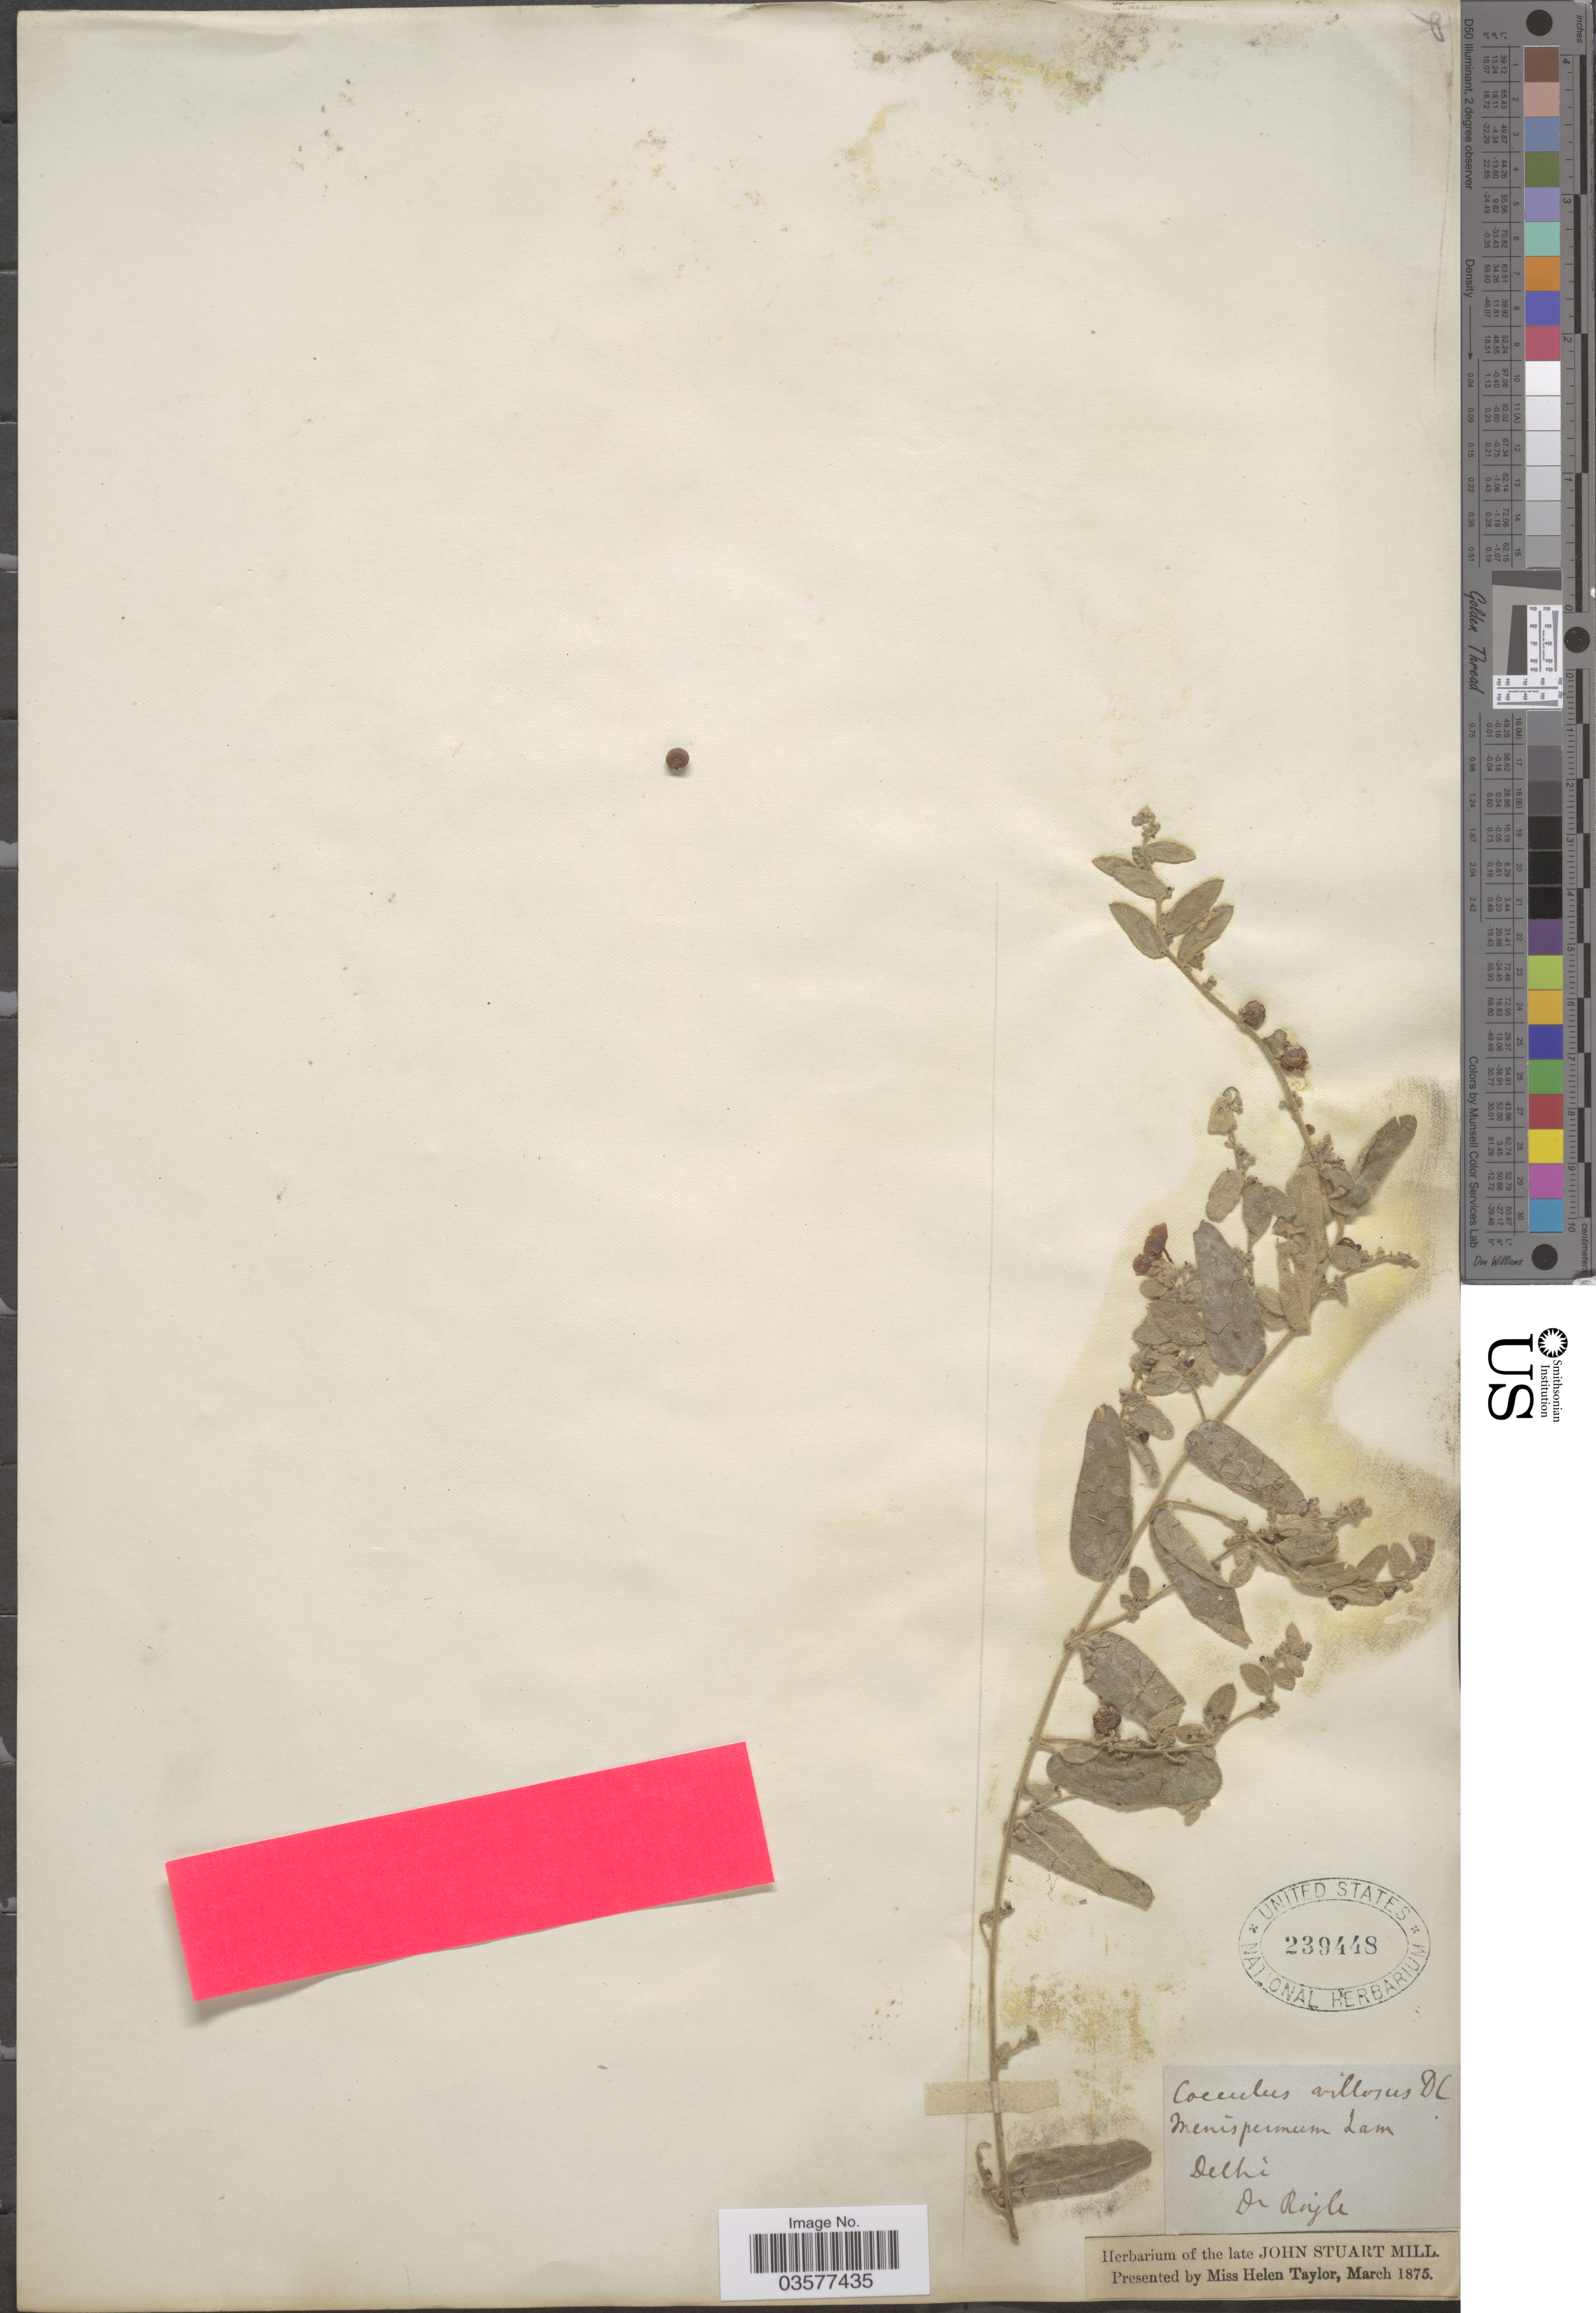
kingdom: Plantae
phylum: Tracheophyta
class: Magnoliopsida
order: Ranunculales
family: Menispermaceae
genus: Cocculus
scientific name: Cocculus hirsutus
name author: (L.) Diels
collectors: Royle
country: India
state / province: Delhi, Capital Territory of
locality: Delhi.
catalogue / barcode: US 239448